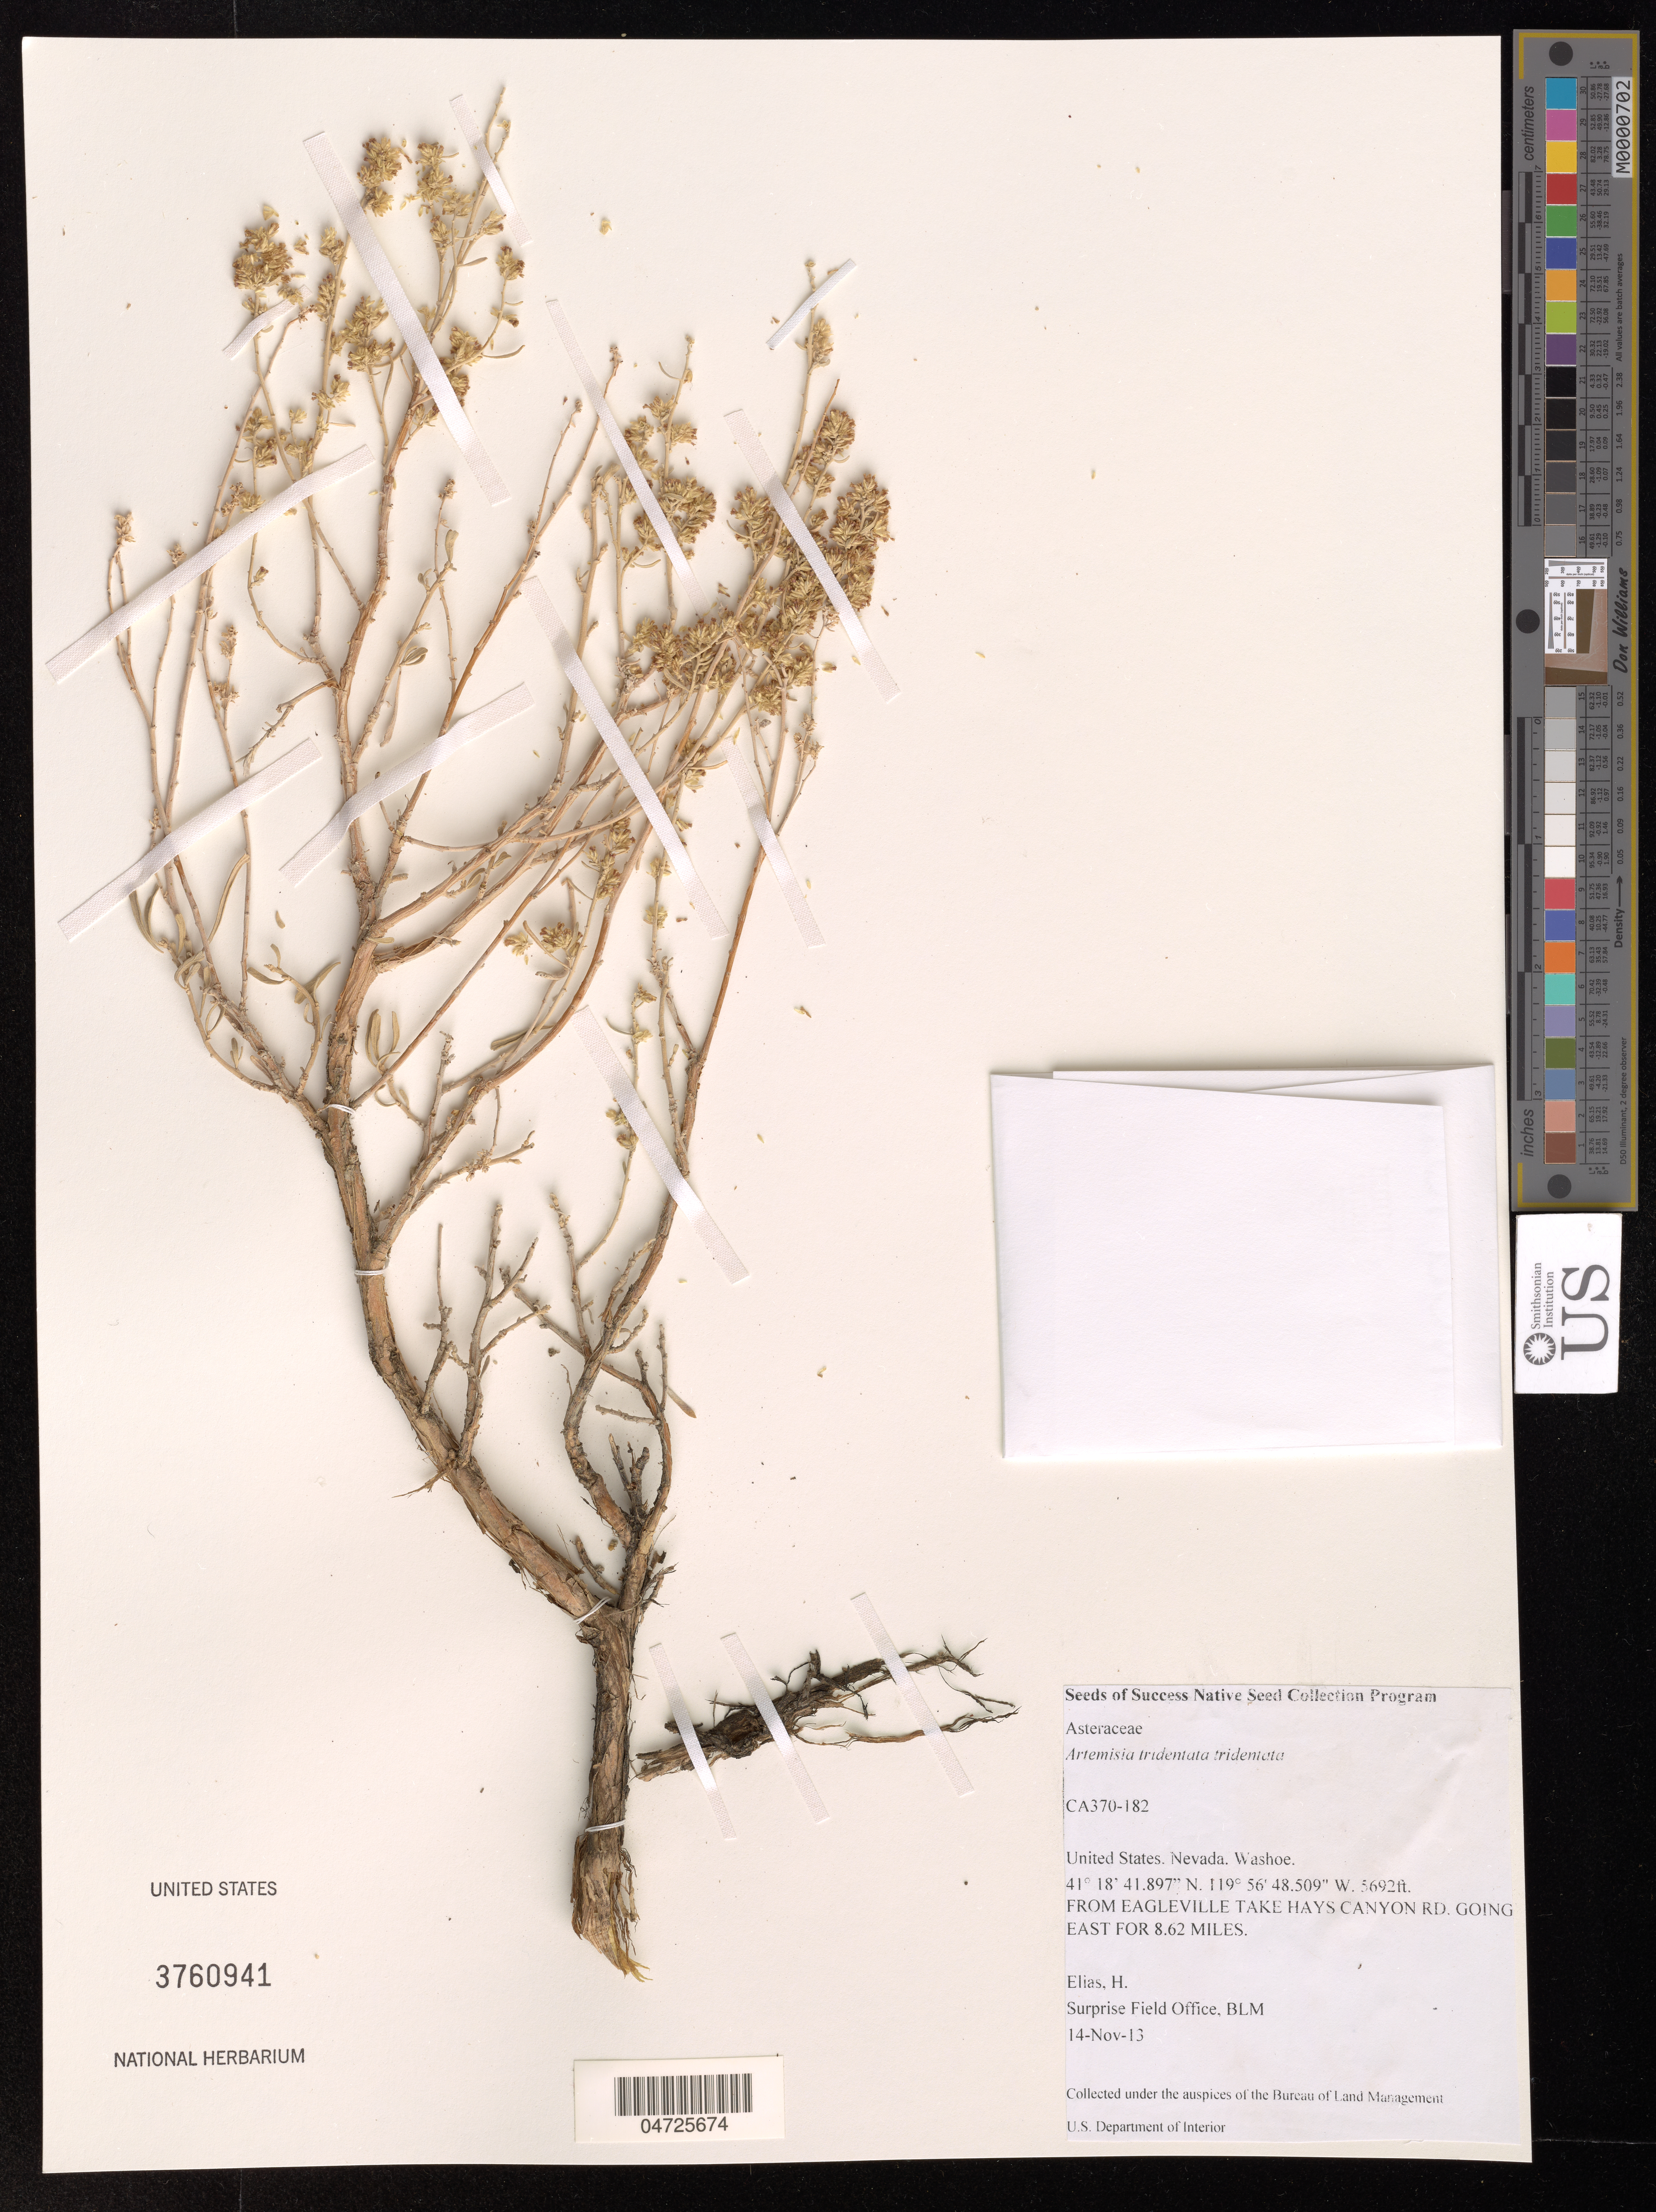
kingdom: Plantae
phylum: Tracheophyta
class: Magnoliopsida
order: Asterales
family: Asteraceae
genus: Artemisia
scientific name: Artemisia tridentata subsp. tridentata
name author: Nutt.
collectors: H. Elias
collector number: CA370-182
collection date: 2013-11-14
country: United States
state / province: Nevada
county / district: Washoe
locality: Washoe. From Eagleville Take Hays Canyon Rd. Going east for 8.62 miles.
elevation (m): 1735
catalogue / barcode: US 3760941